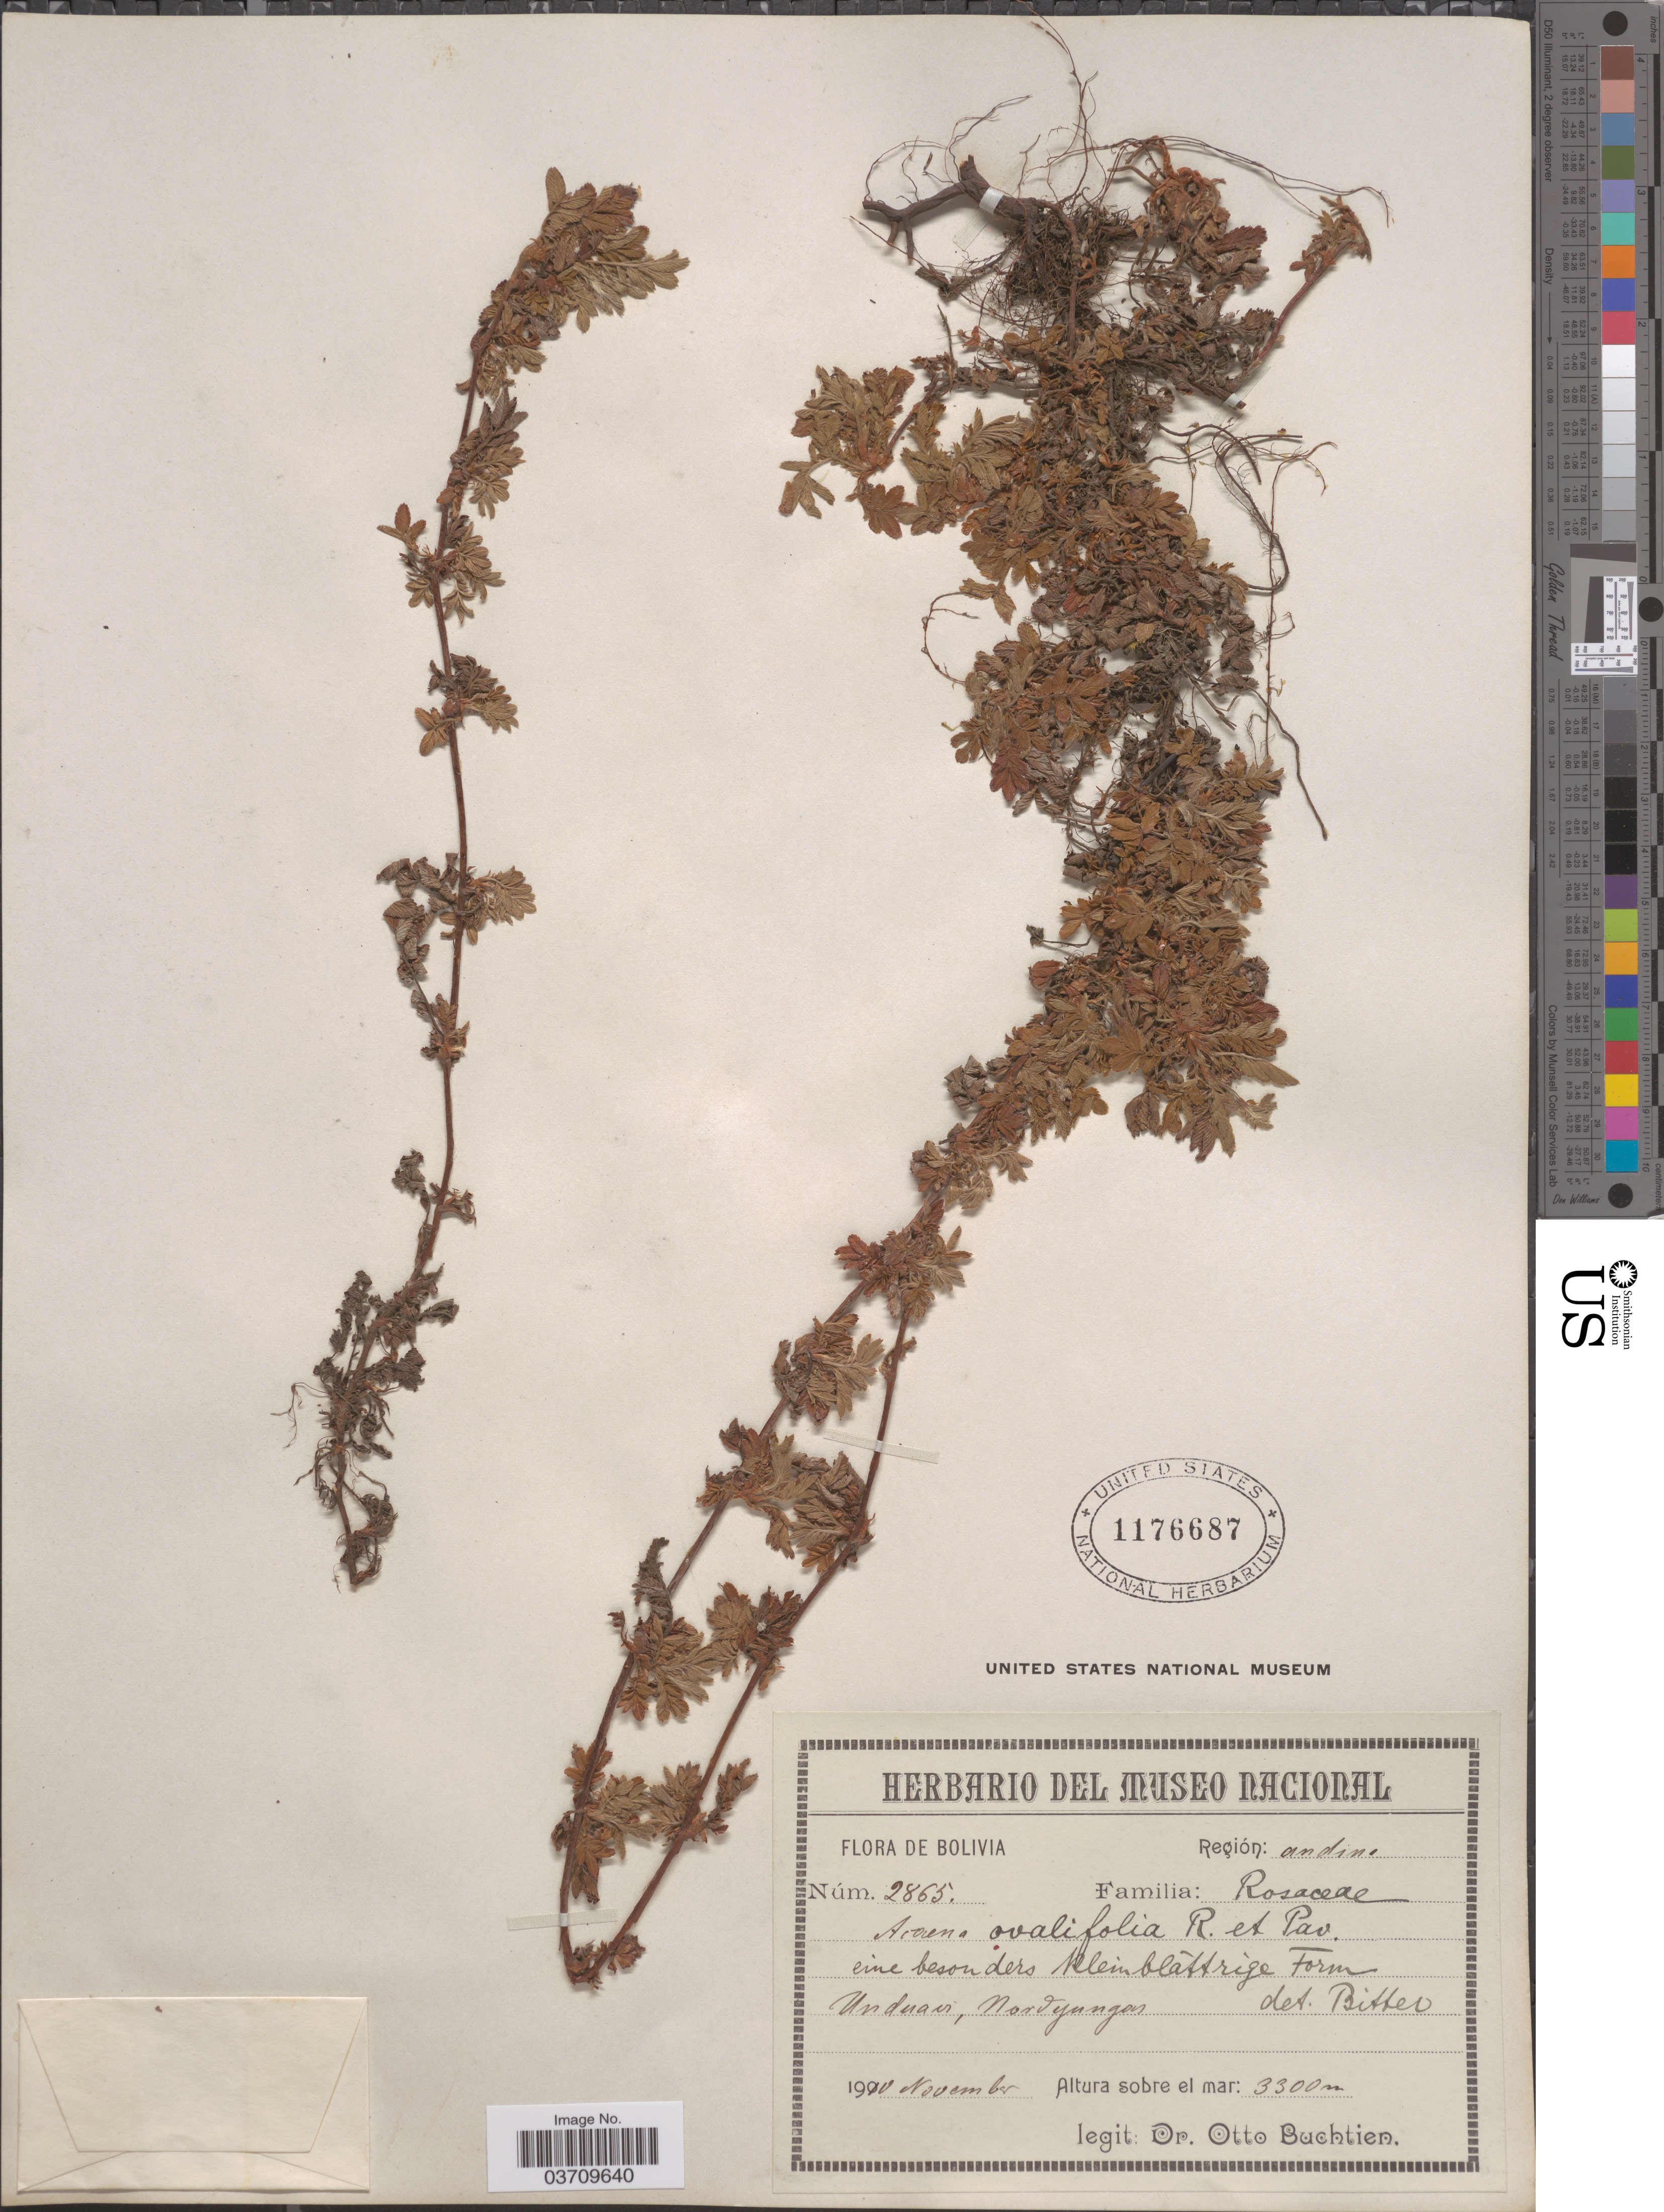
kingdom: Plantae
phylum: Tracheophyta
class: Magnoliopsida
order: Rosales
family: Rosaceae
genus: Acaena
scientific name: Acaena ovalifolia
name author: Ruiz & Pav.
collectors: O. Buchtien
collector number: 2865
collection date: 1910-11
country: Bolivia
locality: Región: andina. Unduavi, Nordyungas.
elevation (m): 3300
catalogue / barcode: US 1176687